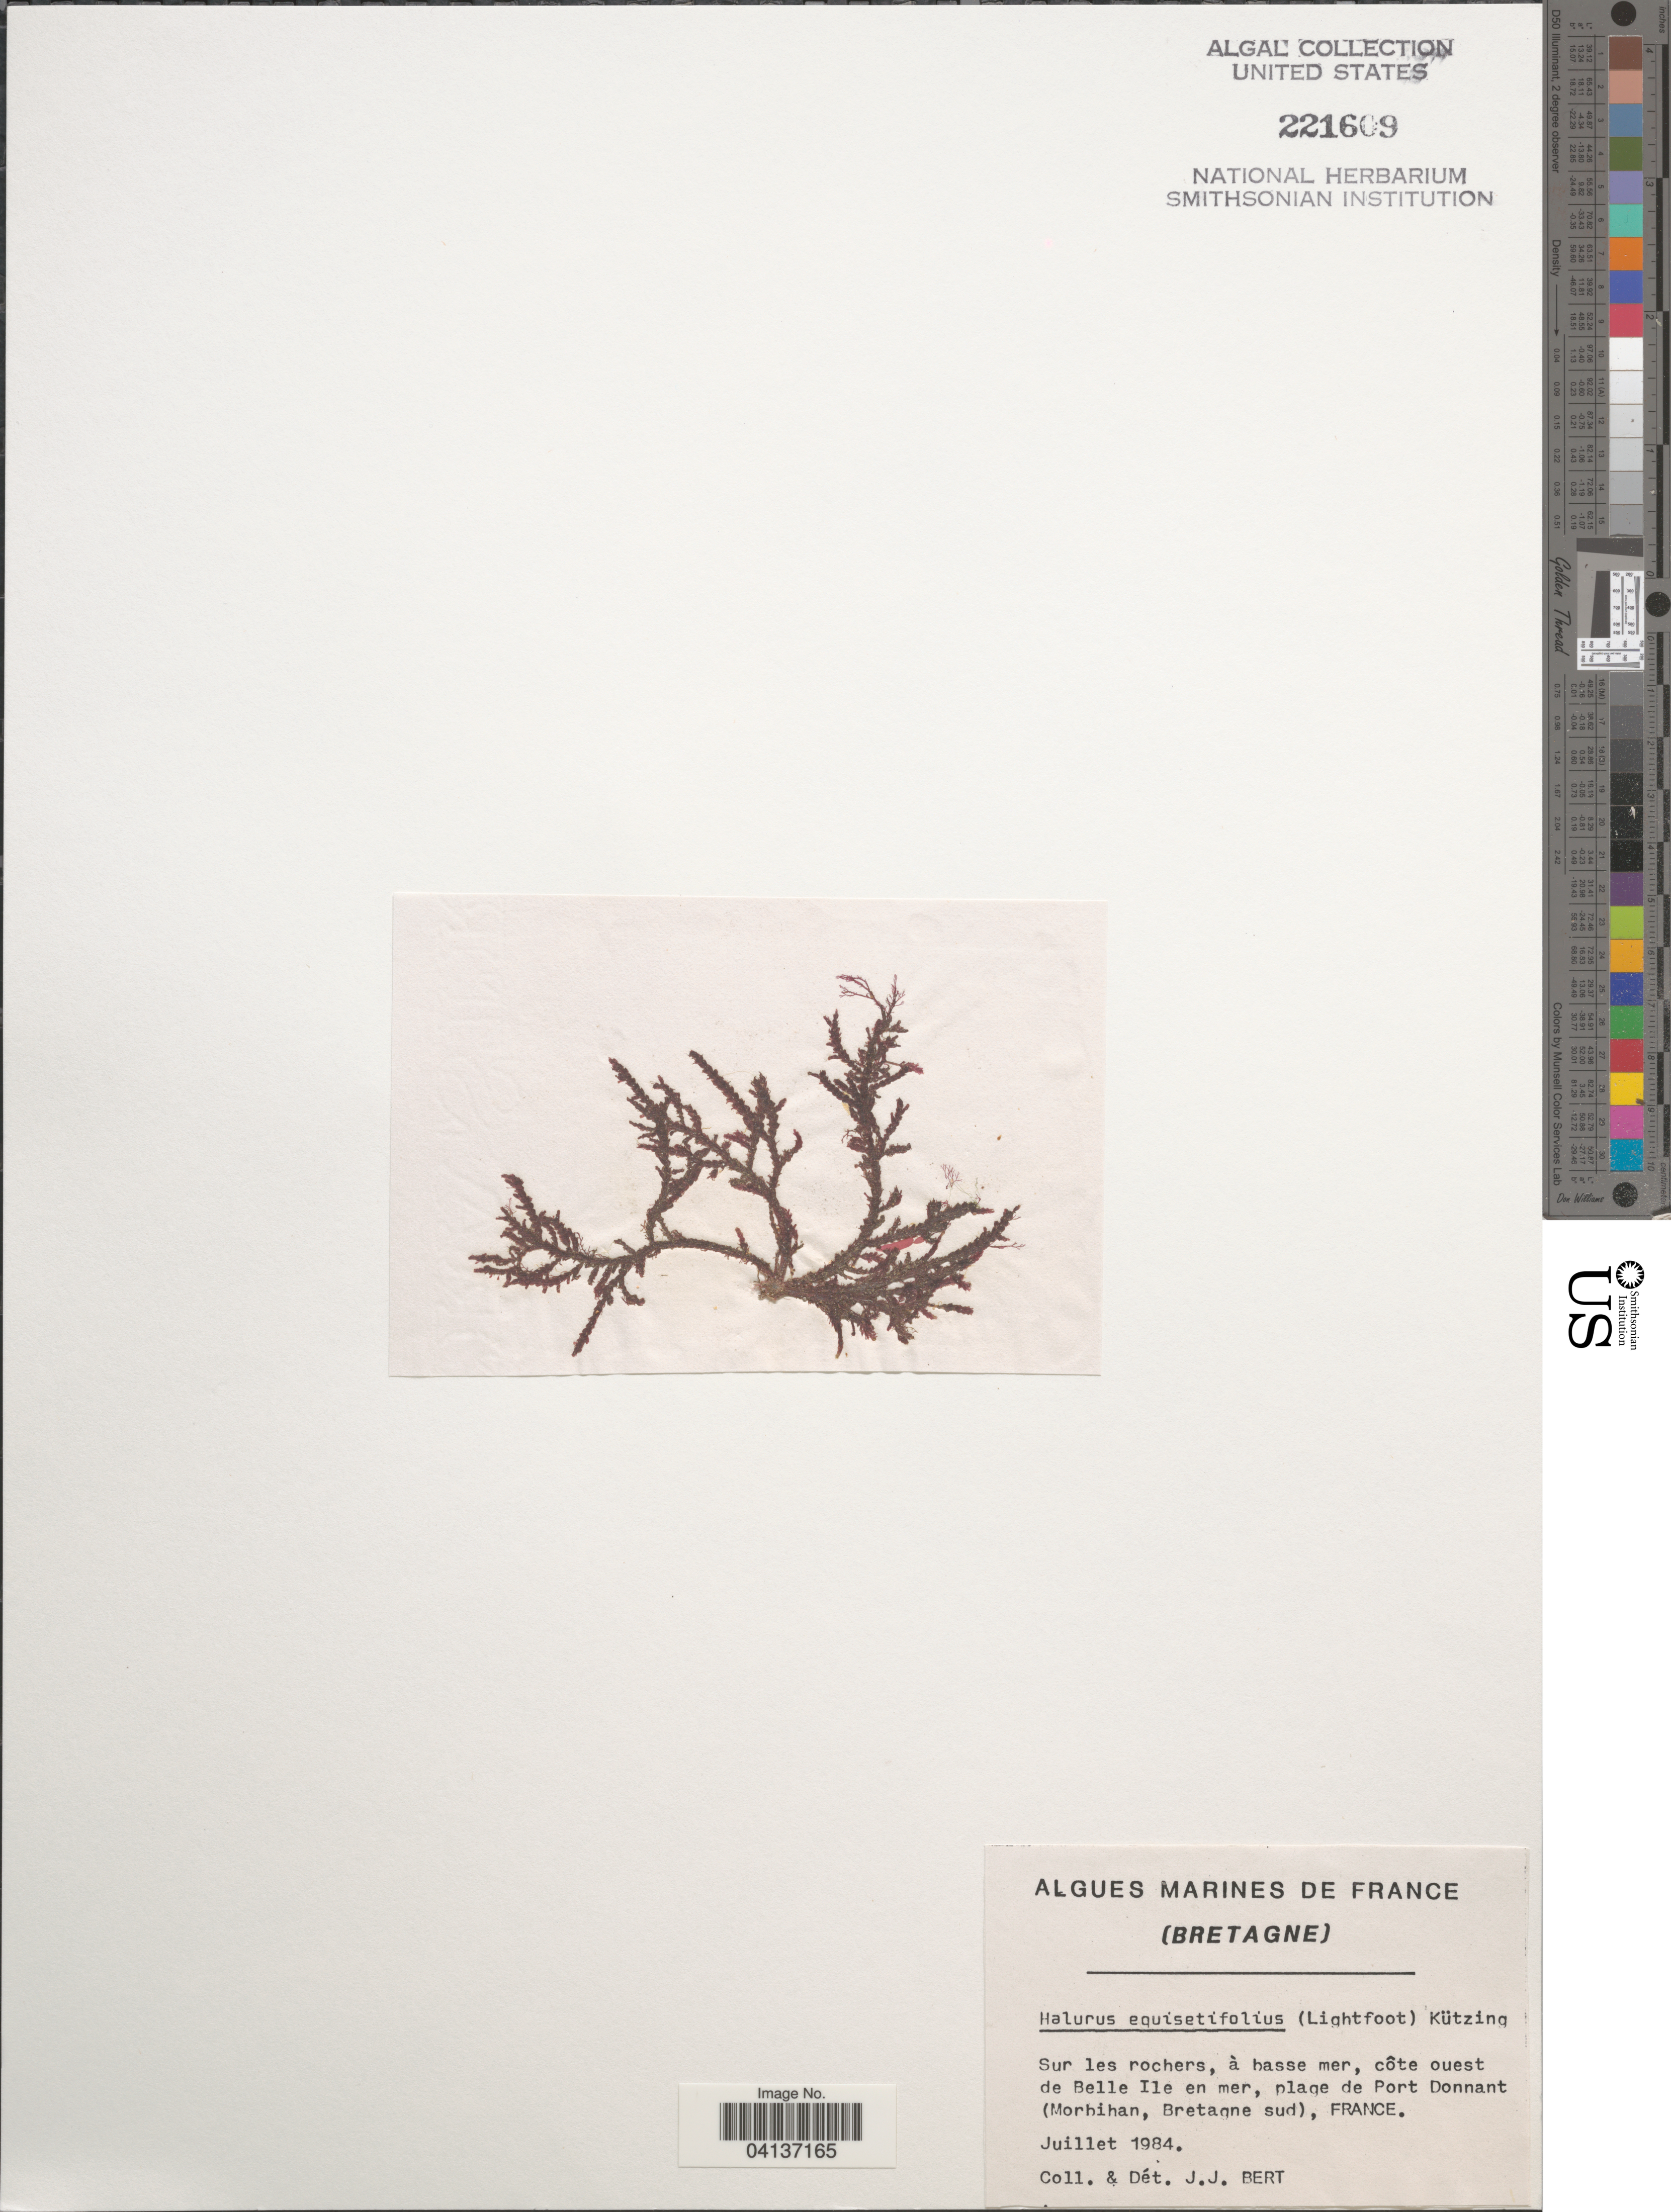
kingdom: Plantae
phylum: Rhodophyta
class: Florideophyceae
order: Ceramiales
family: Wrangeliaceae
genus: Halurus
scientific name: Halurus equisetifolius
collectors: J. Bert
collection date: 1984-07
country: France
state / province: Bretagne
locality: Sur les rochers, à basse mer, côte ouest de Belle Ile en mer, plage de Port Donnant (Morbihan, Bretagne sud).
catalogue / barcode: US 221609